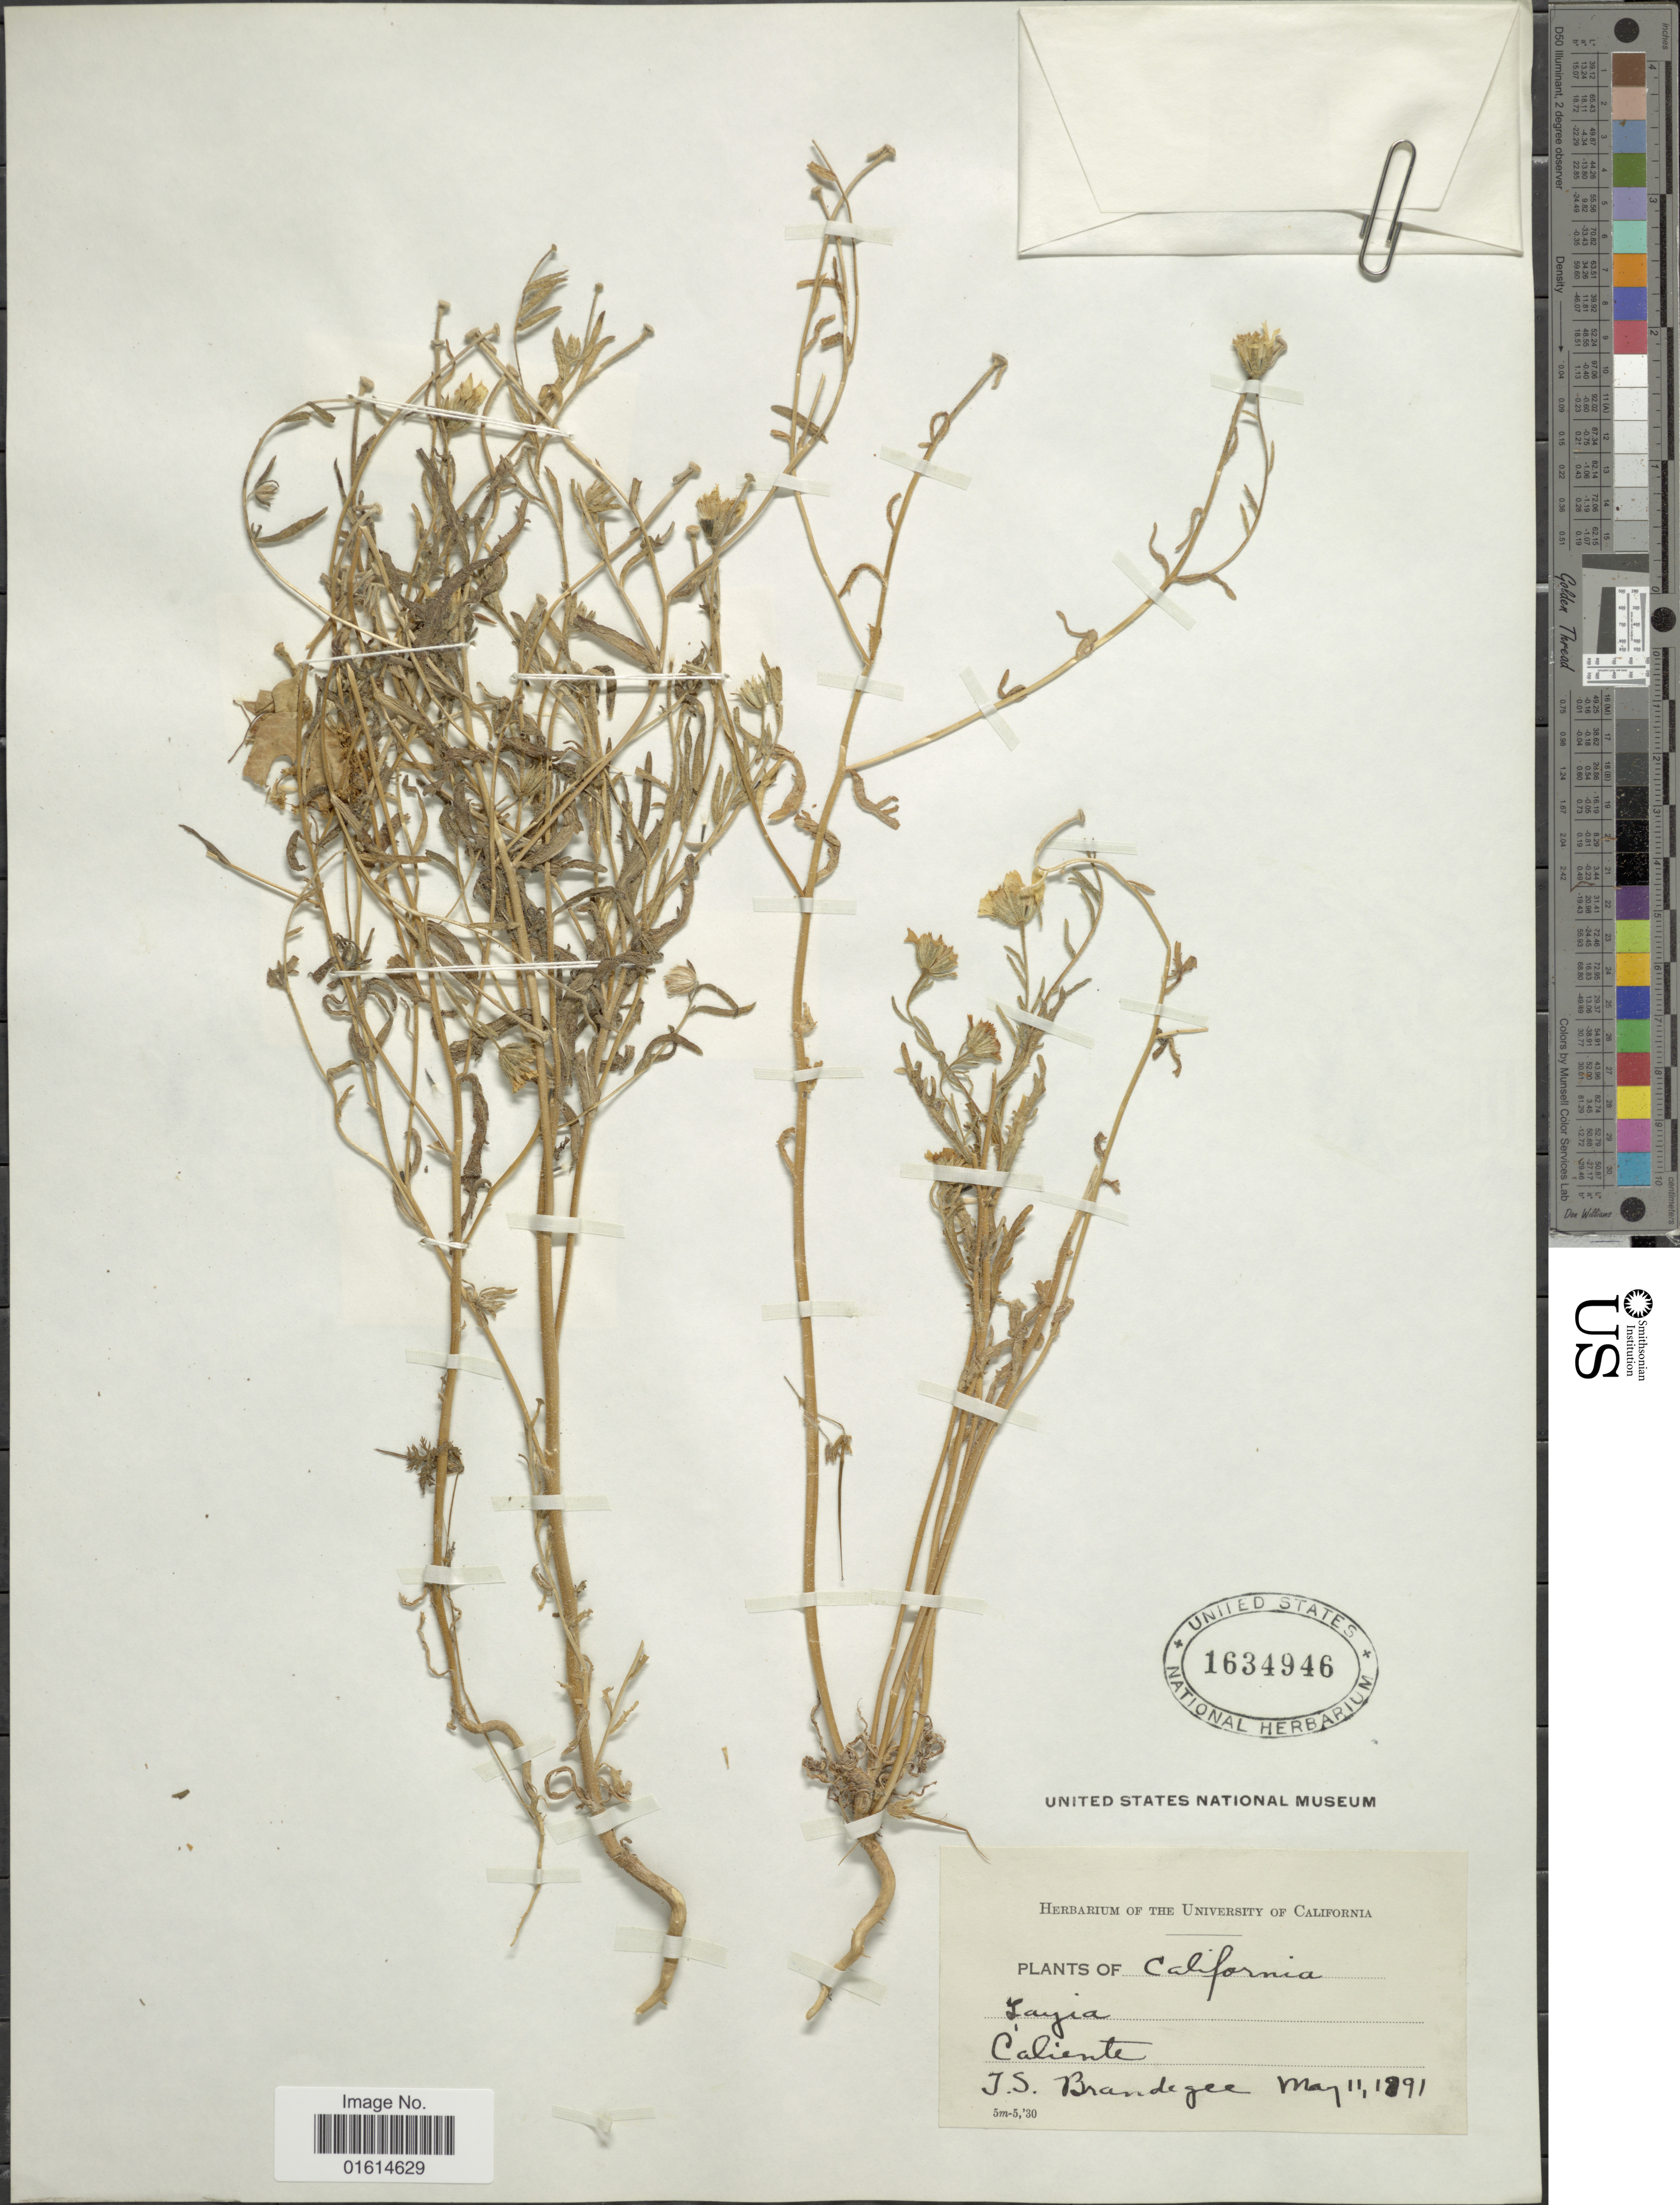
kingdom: Plantae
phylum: Tracheophyta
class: Magnoliopsida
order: Asterales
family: Asteraceae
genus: Layia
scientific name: Layia sp.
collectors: J. S. Brandegee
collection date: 1891-05-11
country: United States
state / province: California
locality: Caliente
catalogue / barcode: US 1634946